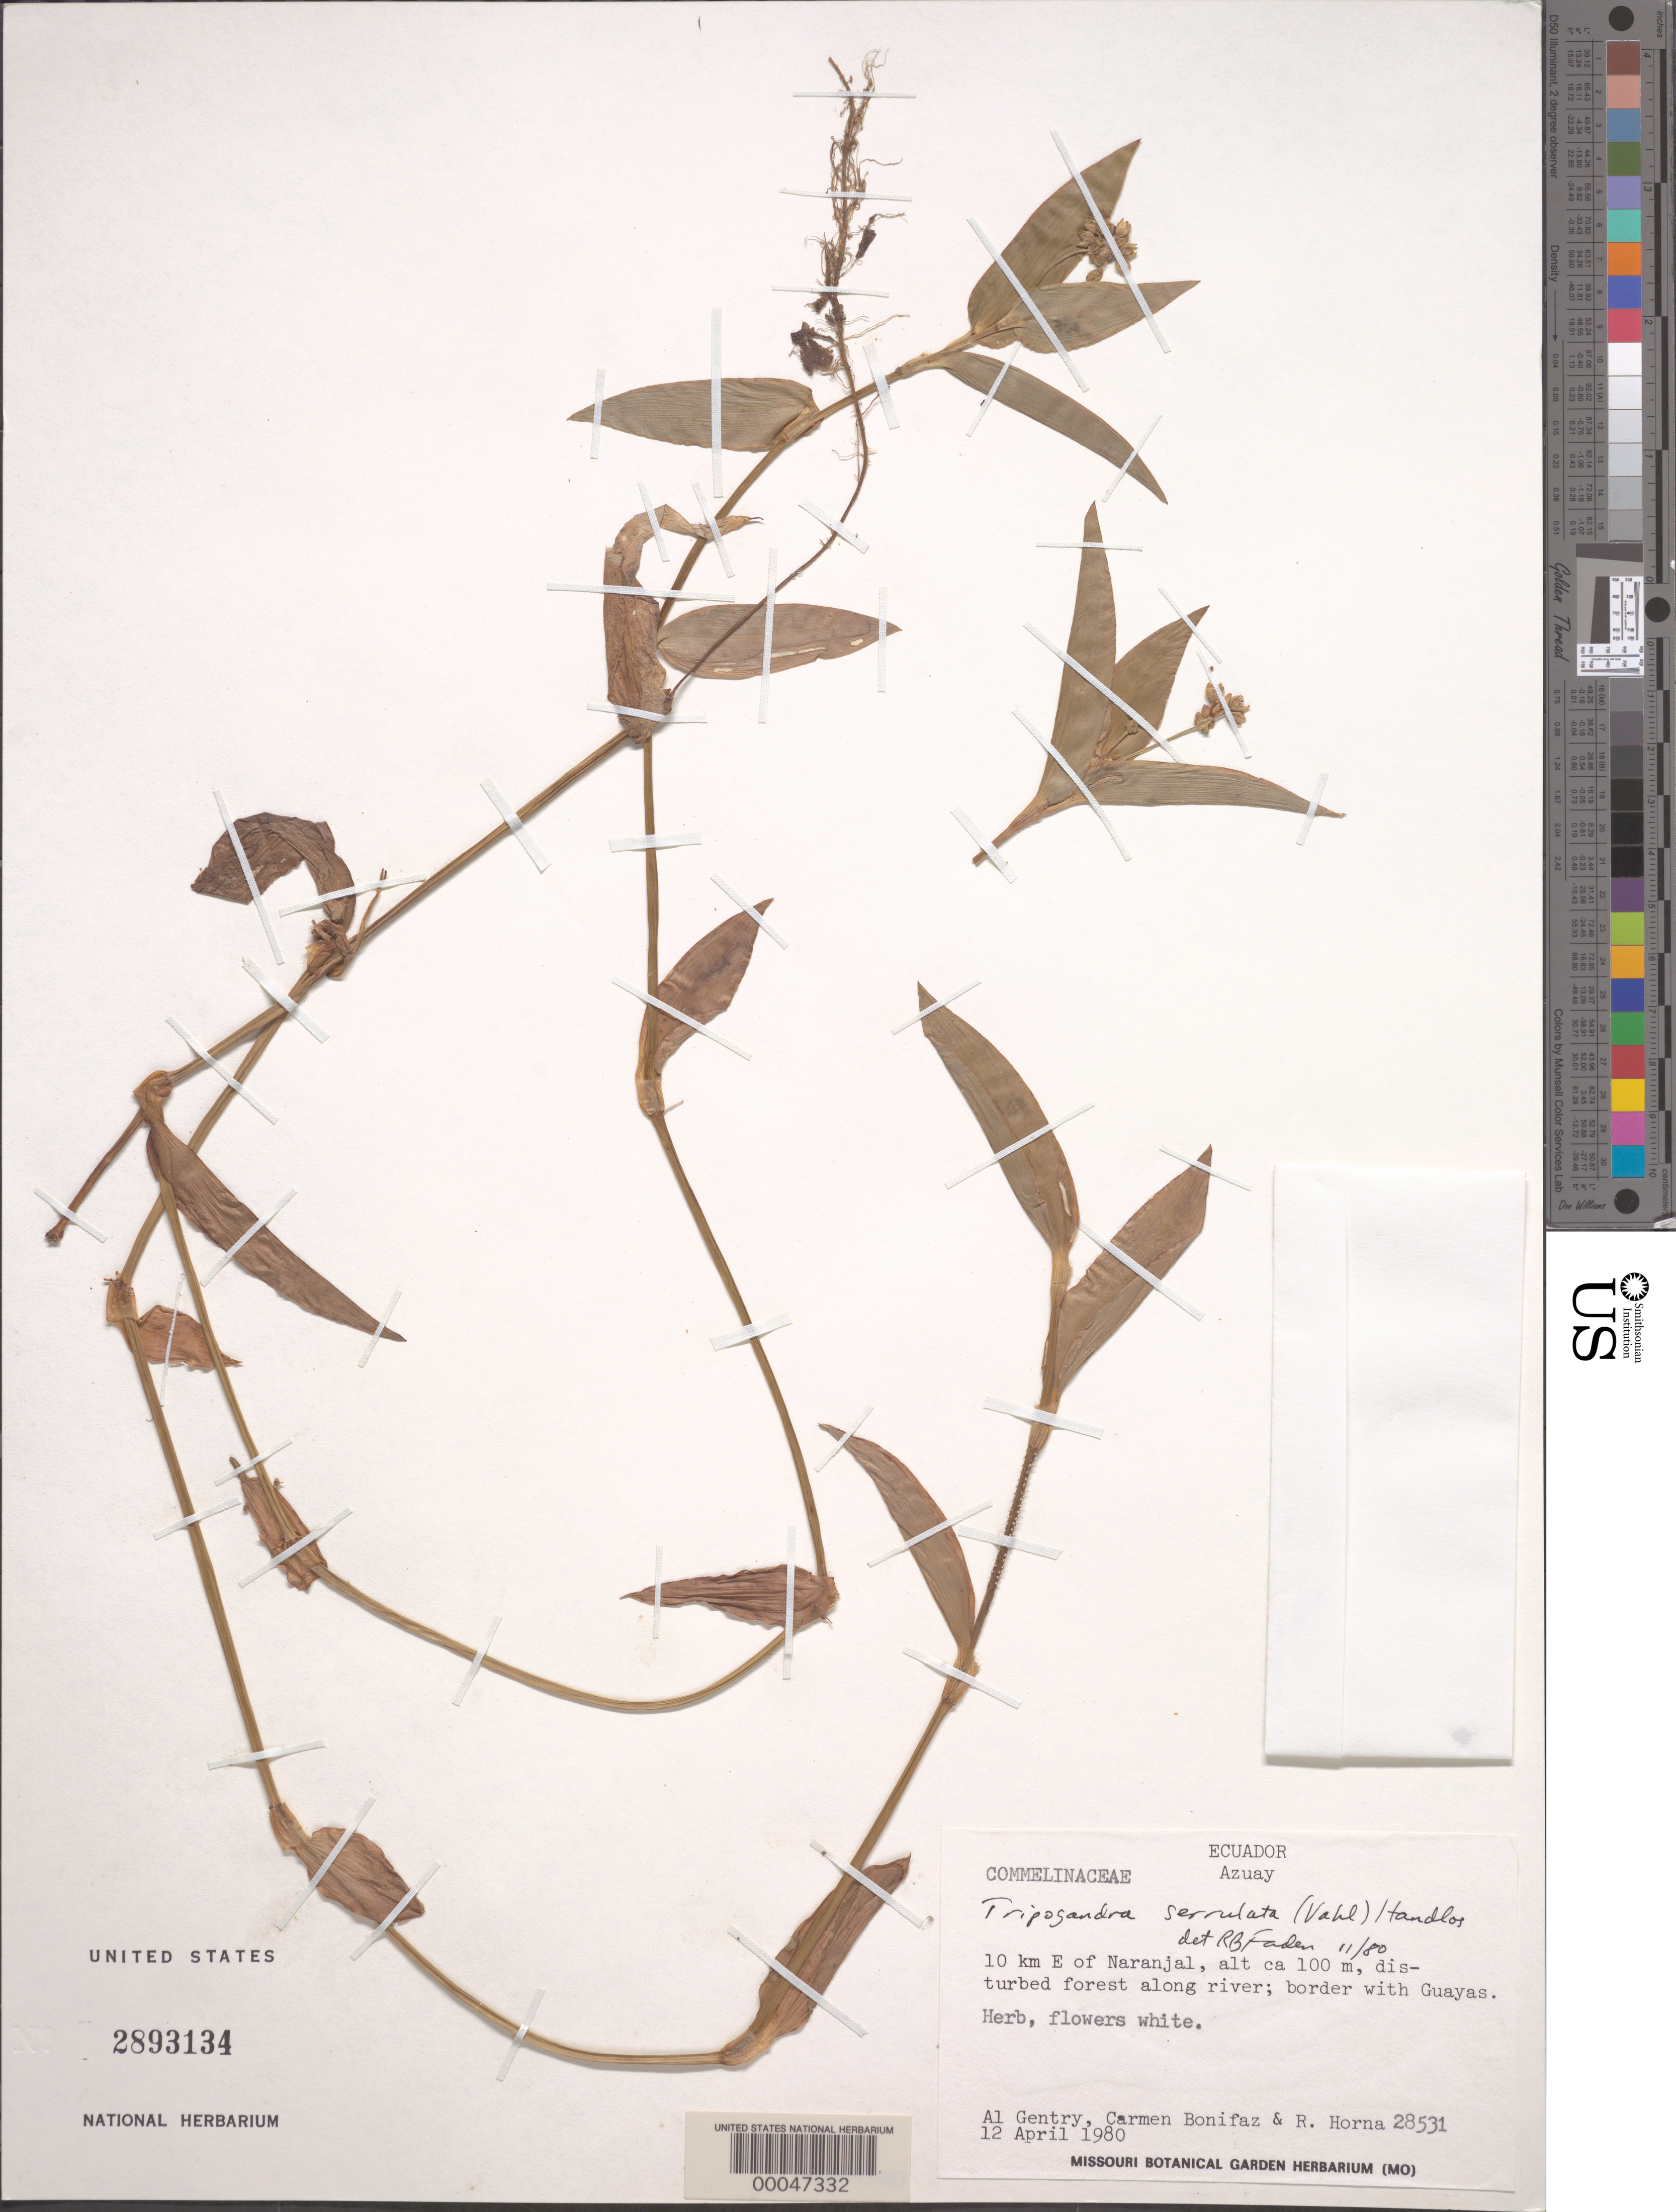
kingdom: Plantae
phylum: Tracheophyta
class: Liliopsida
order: Commelinales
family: Commelinaceae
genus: Tripogandra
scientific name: Tripogandra serrulata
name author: (Vahl) Handlos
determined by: Faden, Robert B., (US), Smithsonian Institution - National Museum of Natural History (UNITED STATES)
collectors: A. H. Gentry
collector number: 28531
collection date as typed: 12 Apr 1980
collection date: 1980-04-12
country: Ecuador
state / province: Azuay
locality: E of Naranjal, border with Guayas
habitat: Riverbank, disturbed forest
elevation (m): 100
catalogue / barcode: US 2893134